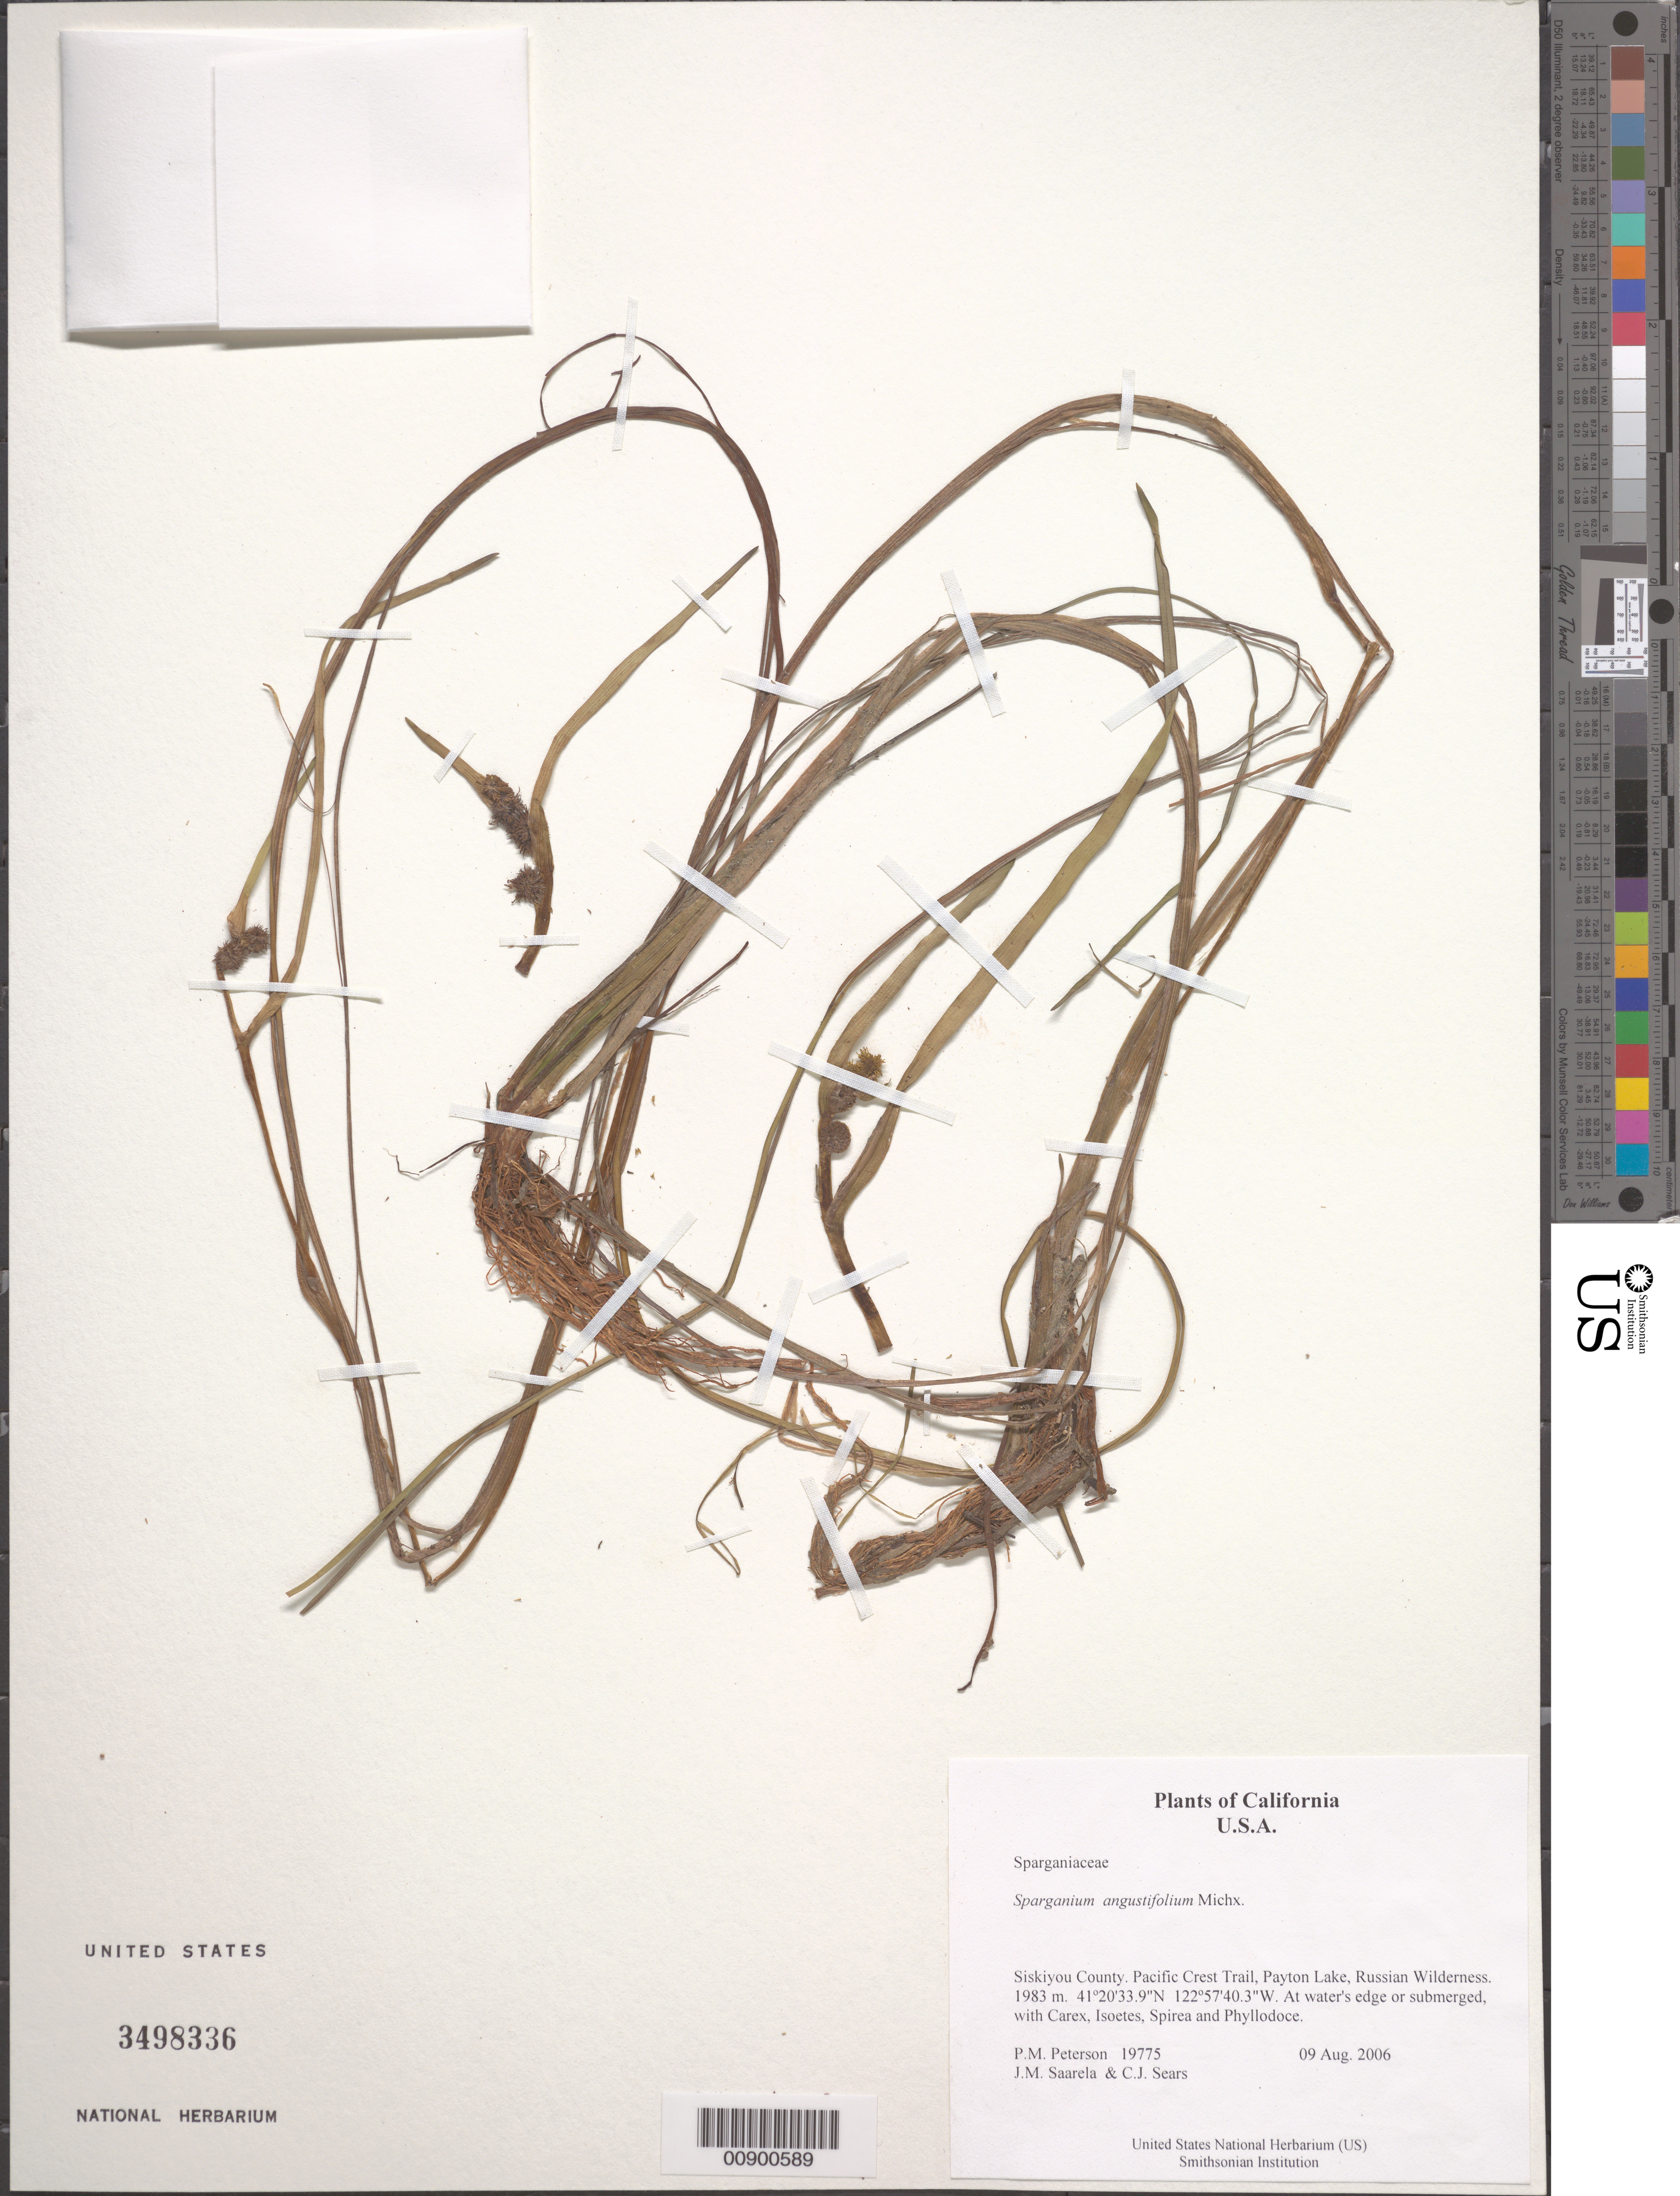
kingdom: Plantae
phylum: Tracheophyta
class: Liliopsida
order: Poales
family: Typhaceae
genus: Sparganium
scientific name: Sparganium angustifolium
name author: Michx.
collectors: P. M. Peterson, J. Saarela & C. Sears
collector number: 19775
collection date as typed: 09 Aug 2006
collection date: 2006-08-09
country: United States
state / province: California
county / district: Siskiyou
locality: Pacific Crest Trail, Payton Lake, Russian Wilderness.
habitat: At water's edge or submerged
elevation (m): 1983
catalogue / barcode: US 3498336